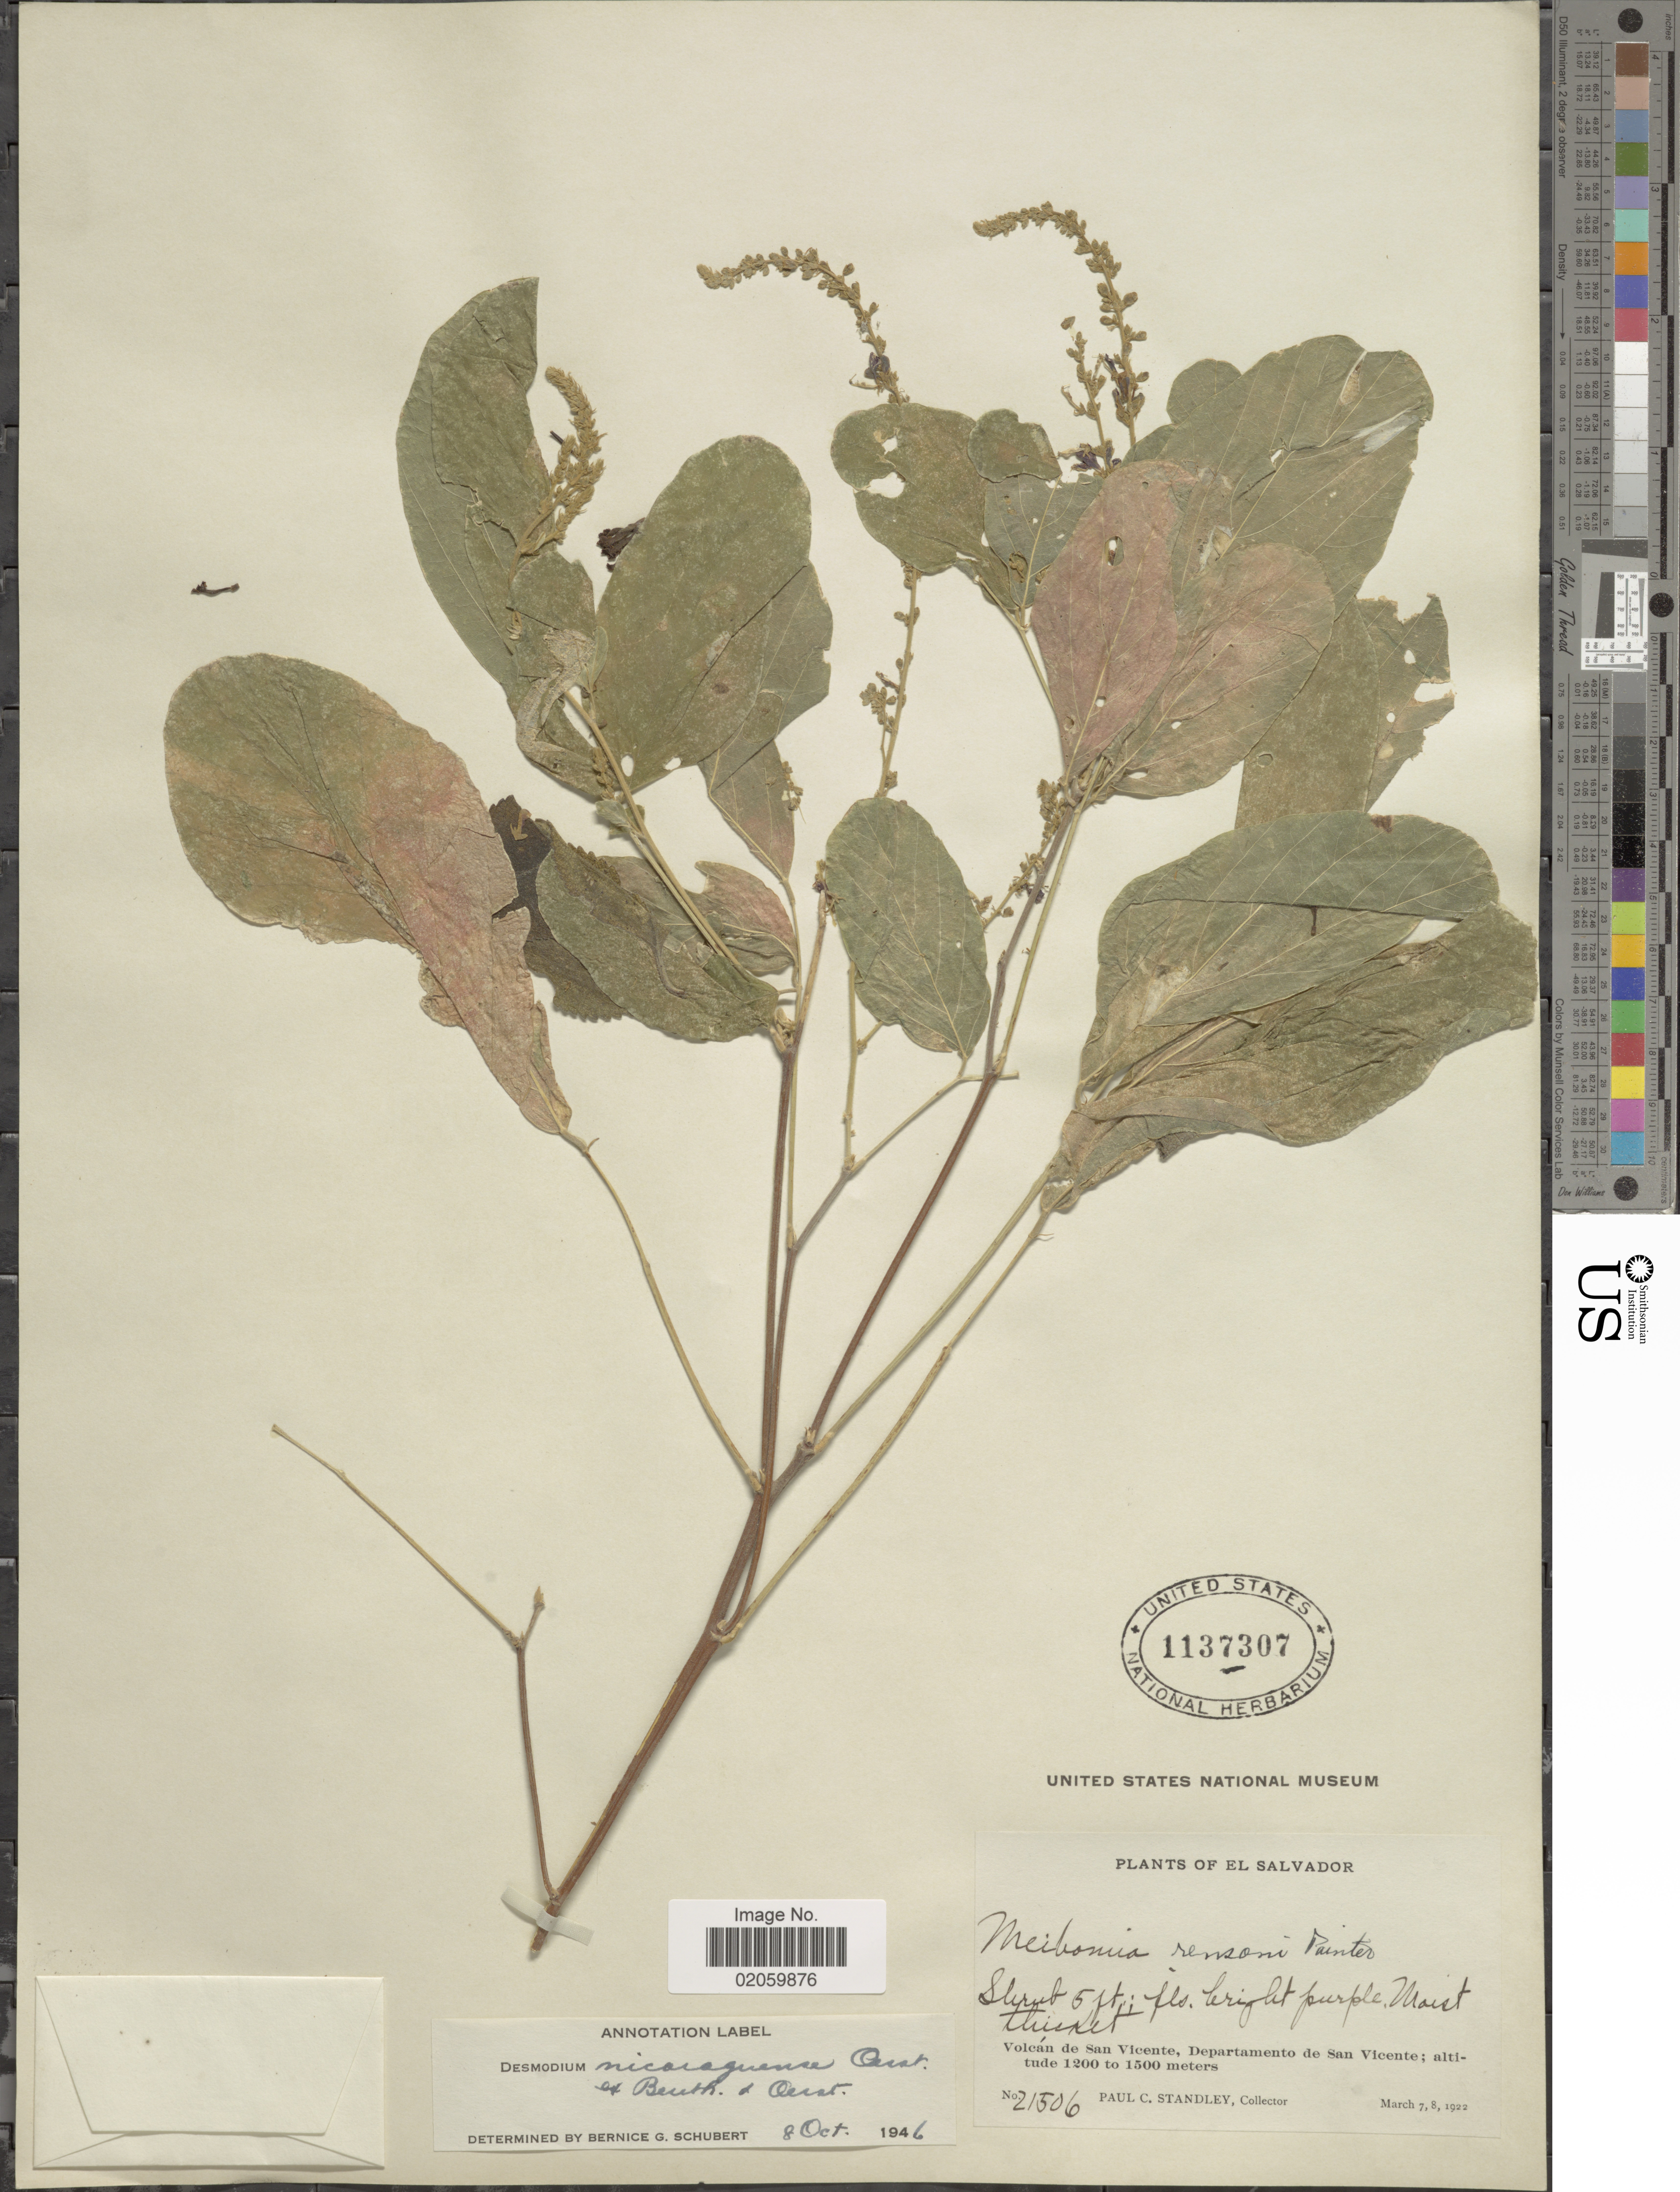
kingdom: Plantae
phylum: Tracheophyta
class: Magnoliopsida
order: Fabales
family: Fabaceae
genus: Desmodium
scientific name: Desmodium nicaraguense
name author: Oerst.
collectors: P. C. Standley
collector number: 21506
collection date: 1922-03-07/1922-03-08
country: El Salvador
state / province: San Vincente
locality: Volcan de San Vicente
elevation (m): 1200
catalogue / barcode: US 1137307